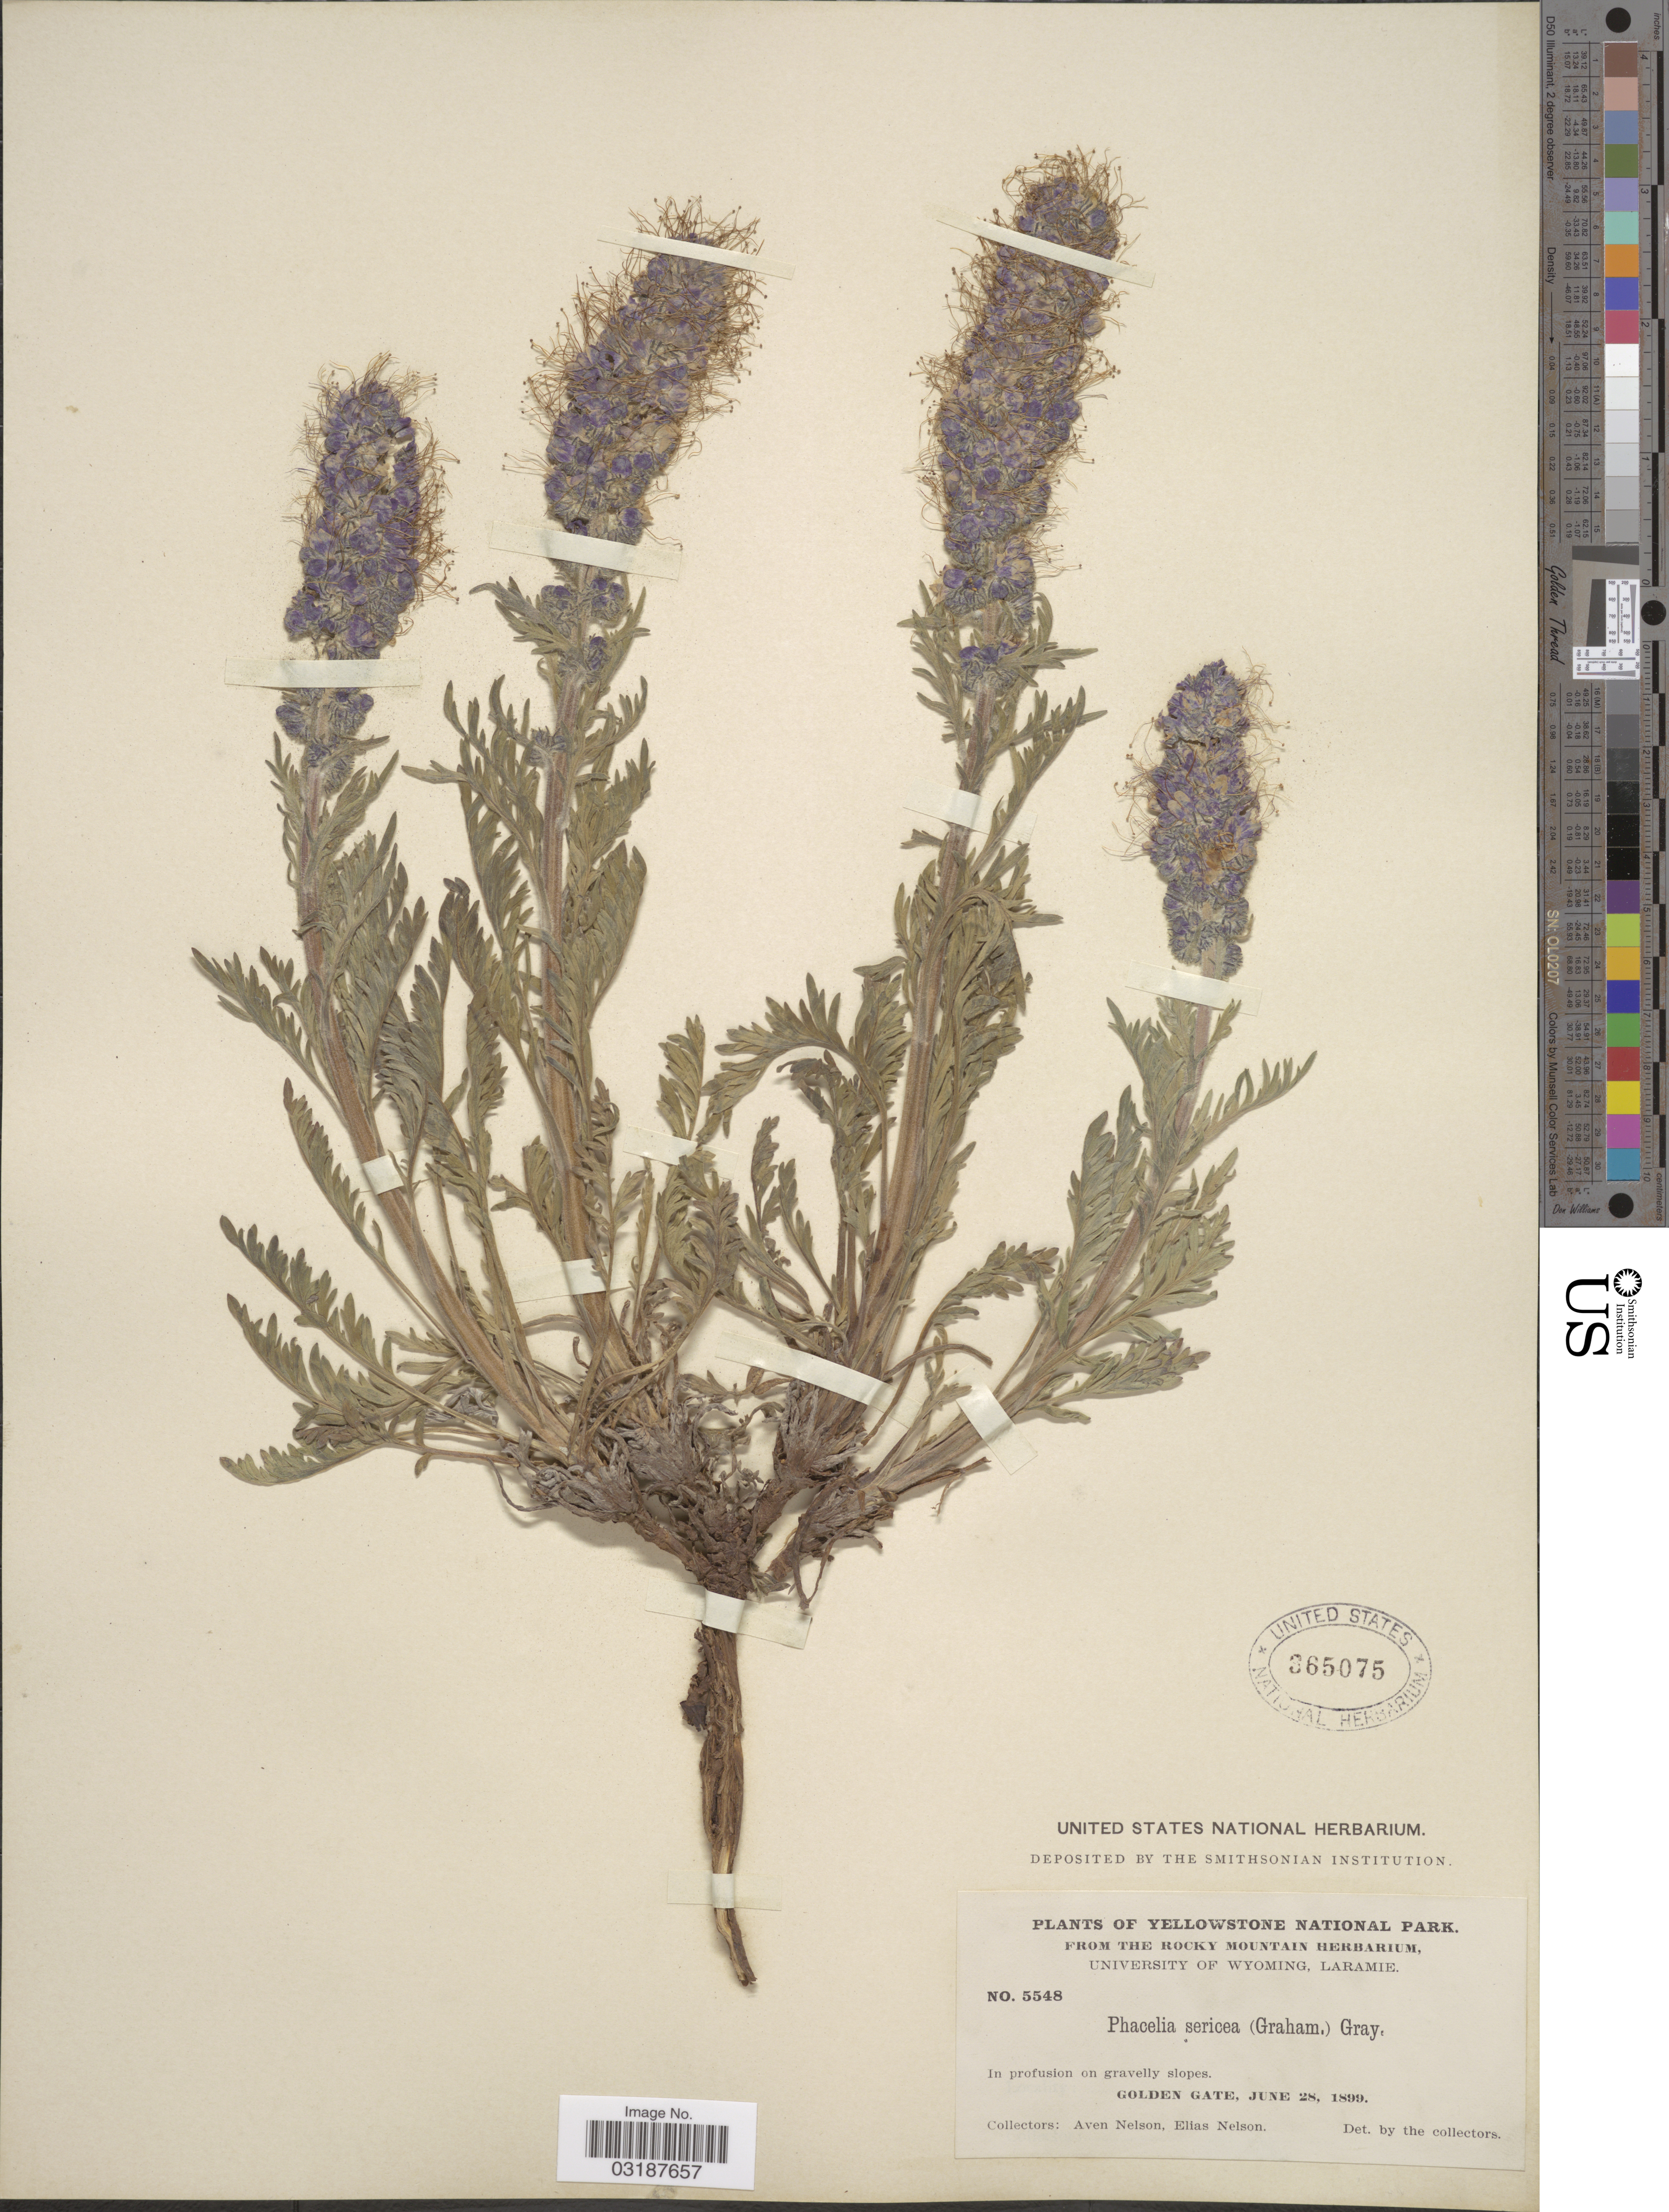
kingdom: Plantae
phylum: Tracheophyta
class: Magnoliopsida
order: Boraginales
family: Hydrophyllaceae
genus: Phacelia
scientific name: Phacelia sericea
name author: (Graham) A. Gray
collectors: A. Nelson & E. Nelson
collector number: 5548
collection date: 1899-06-28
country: United States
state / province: Wyoming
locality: Yellowstone National Park. Golden Gate.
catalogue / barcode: US 365075